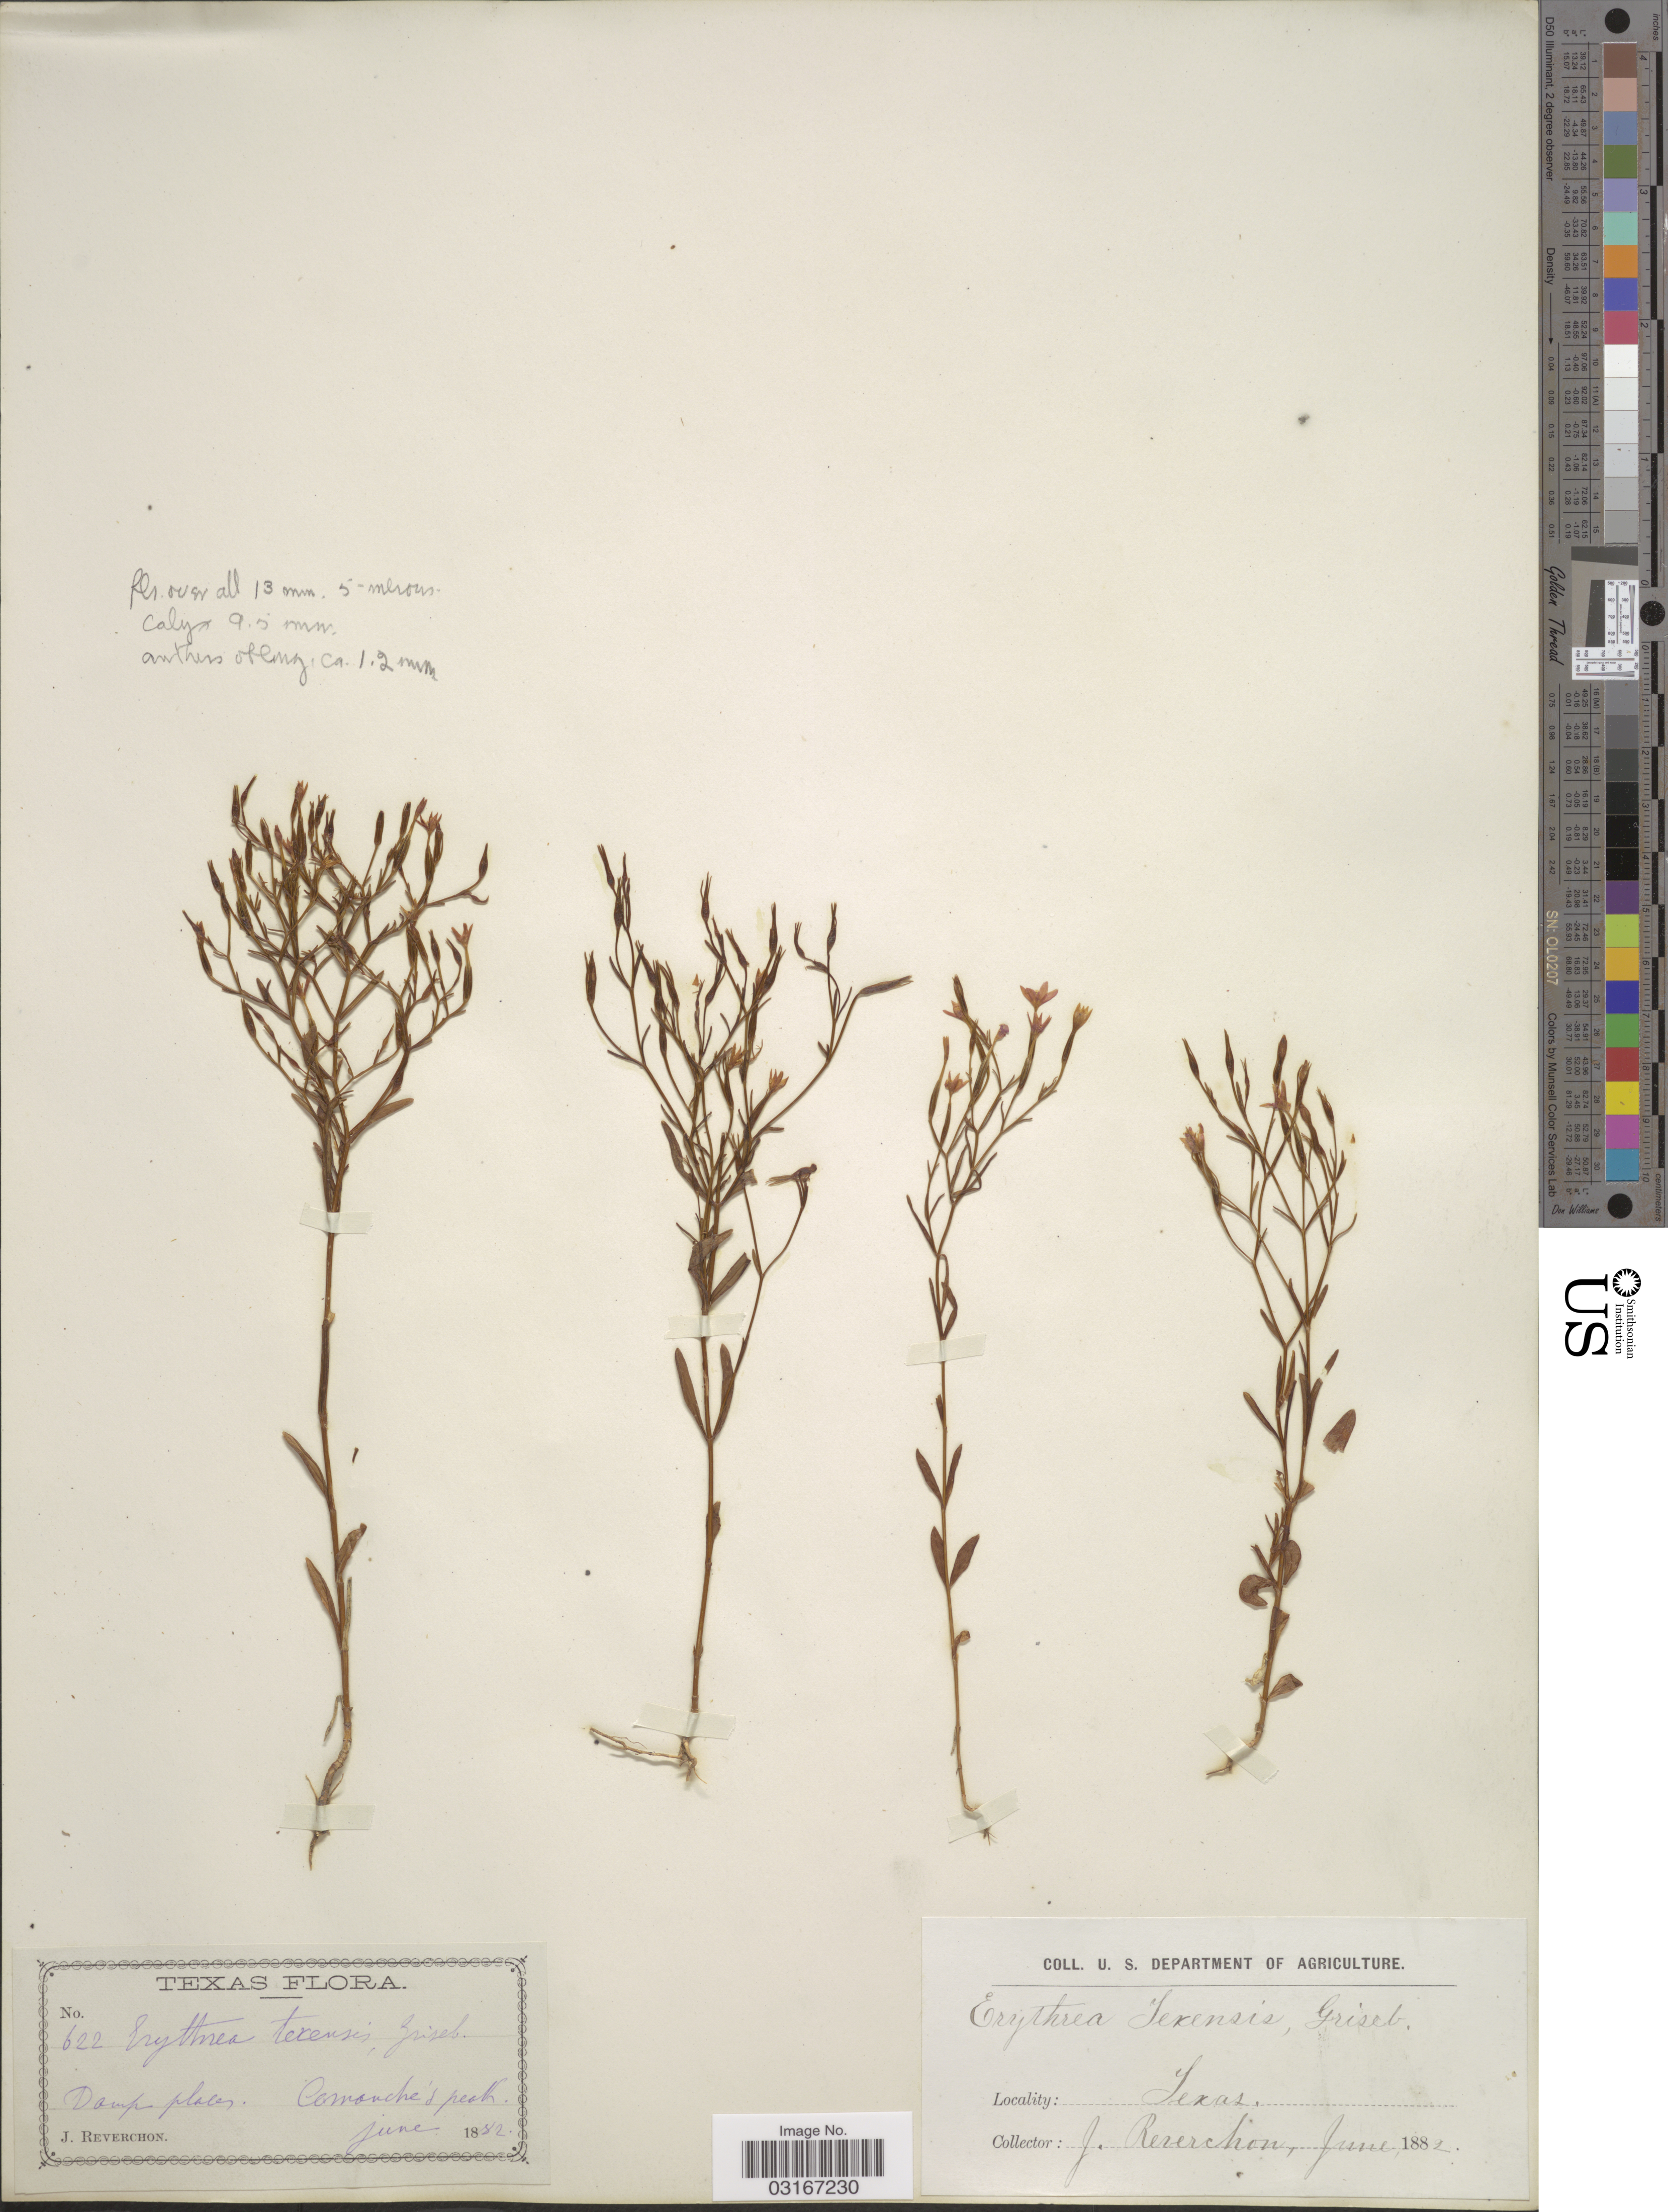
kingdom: Plantae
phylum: Tracheophyta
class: Magnoliopsida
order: Gentianales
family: Gentianaceae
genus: Centaurium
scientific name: Centaurium texense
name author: (Griseb.) Fernald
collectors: J. Reverchon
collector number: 622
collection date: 1882-06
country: United States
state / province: Texas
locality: Damp places. Comanche's peak.